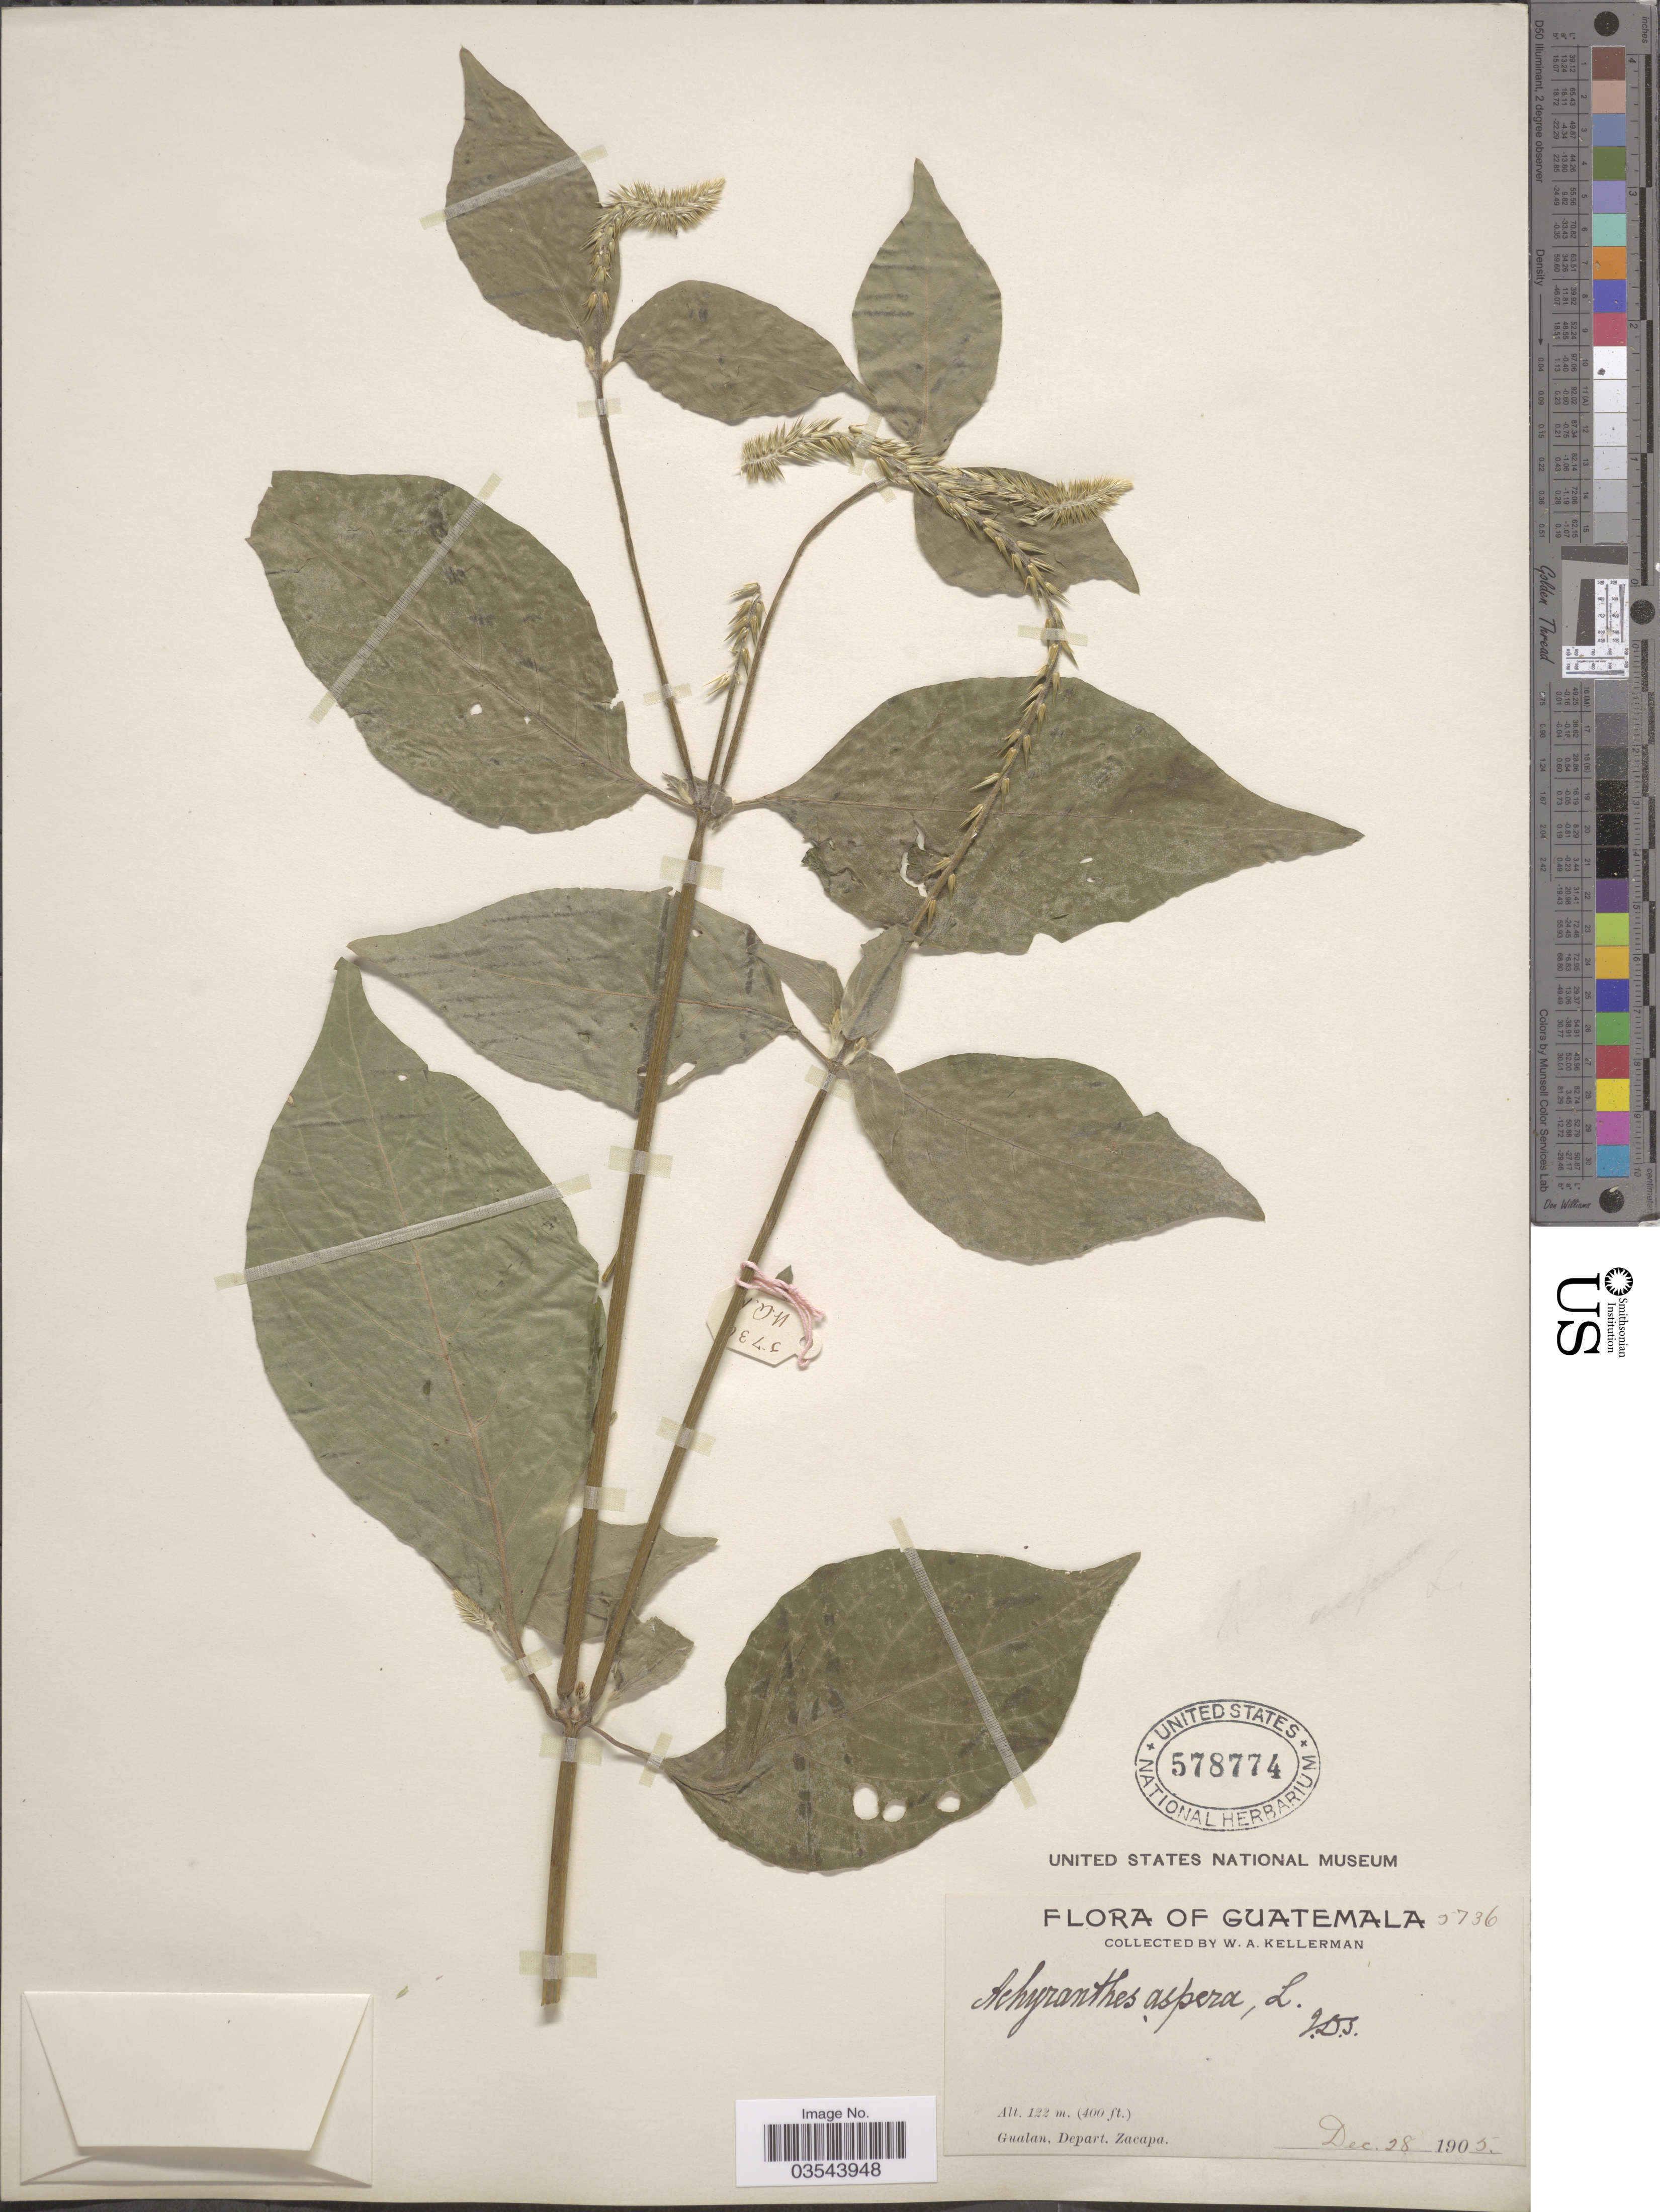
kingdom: Plantae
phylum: Tracheophyta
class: Magnoliopsida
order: Caryophyllales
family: Amaranthaceae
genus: Achyranthes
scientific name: Achyranthes aspera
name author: L.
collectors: W. Kellerman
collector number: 5736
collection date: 1905-12-28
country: Guatemala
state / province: Zacapa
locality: Gualan, Depart. Zacapa.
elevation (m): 122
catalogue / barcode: US 578774